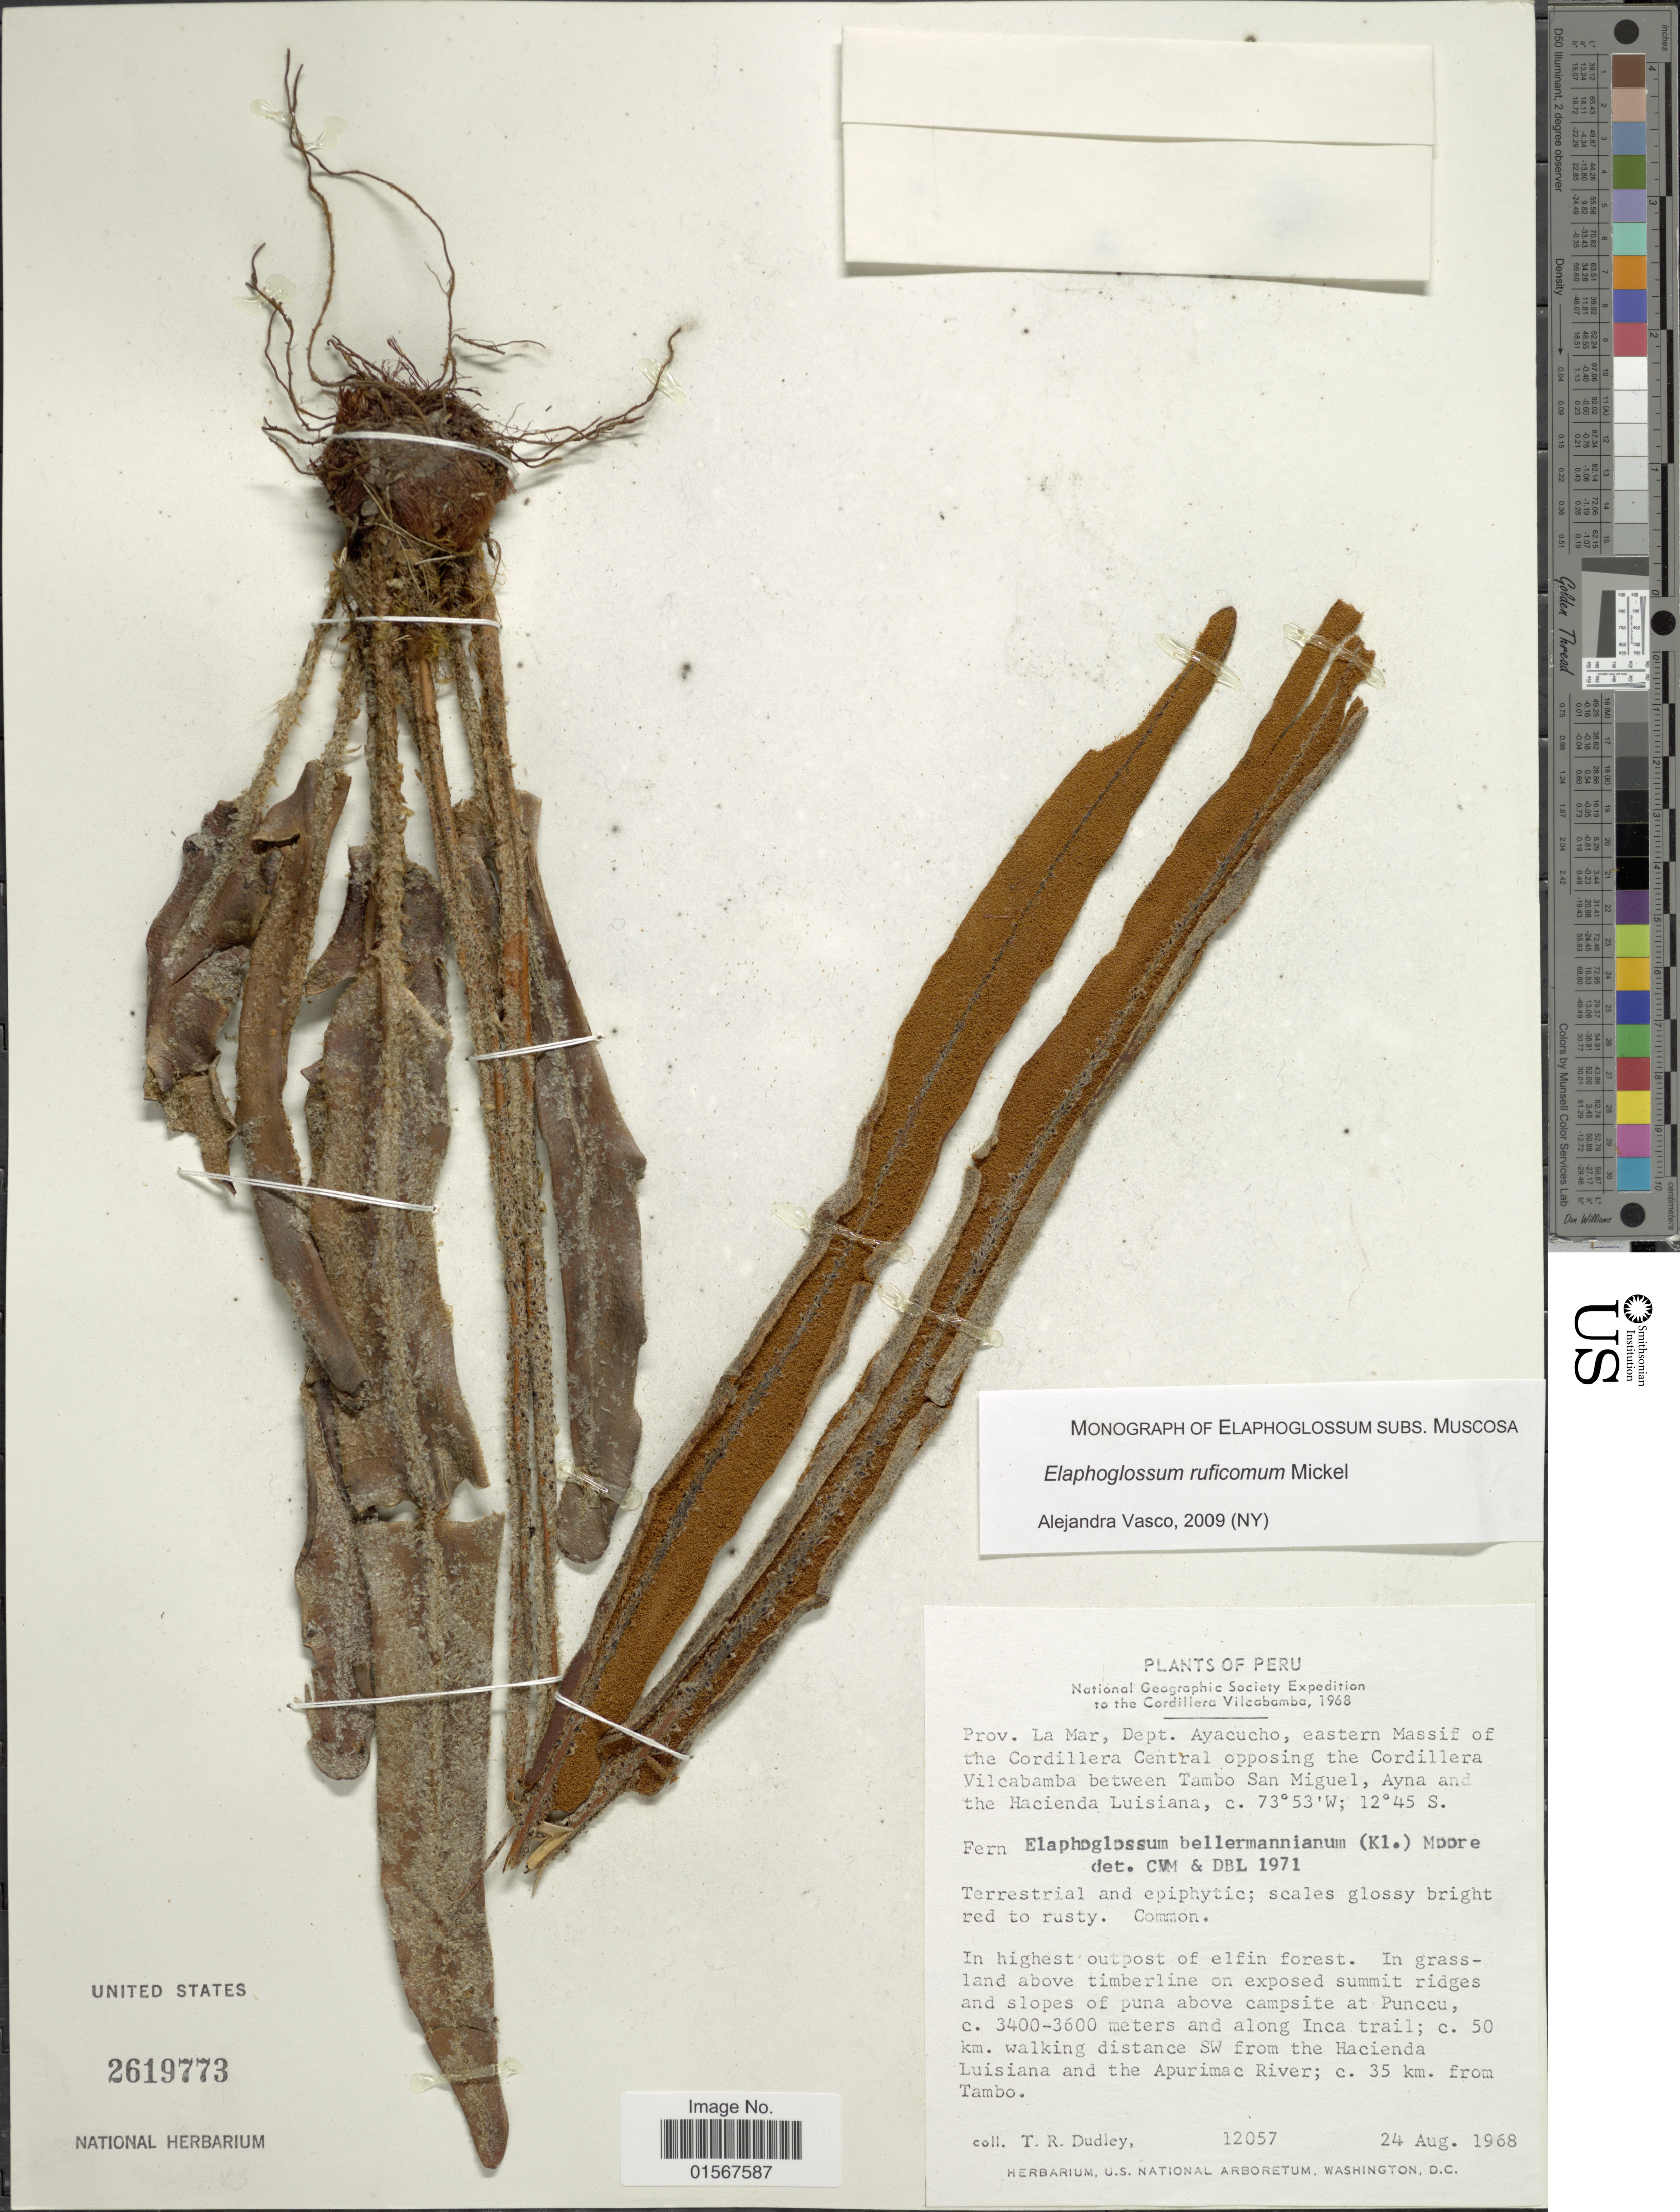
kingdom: Plantae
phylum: Tracheophyta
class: Polypodiopsida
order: Polypodiales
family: Dryopteridaceae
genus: Elaphoglossum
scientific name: Elaphoglossum ruficomum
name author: Mickel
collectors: T. R. Dudley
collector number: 12057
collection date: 1968-08-24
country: Peru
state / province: Ayacucho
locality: Prov. La Mar, Dept. Ayacucho, eastern massif of the Cordillera Central opposing the Cordillera Vilcabamba between Tambo San Miguel, Ayna and the Hacienda Luisiana, Cordillera Vilcabamba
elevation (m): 3400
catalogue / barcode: US 2619773